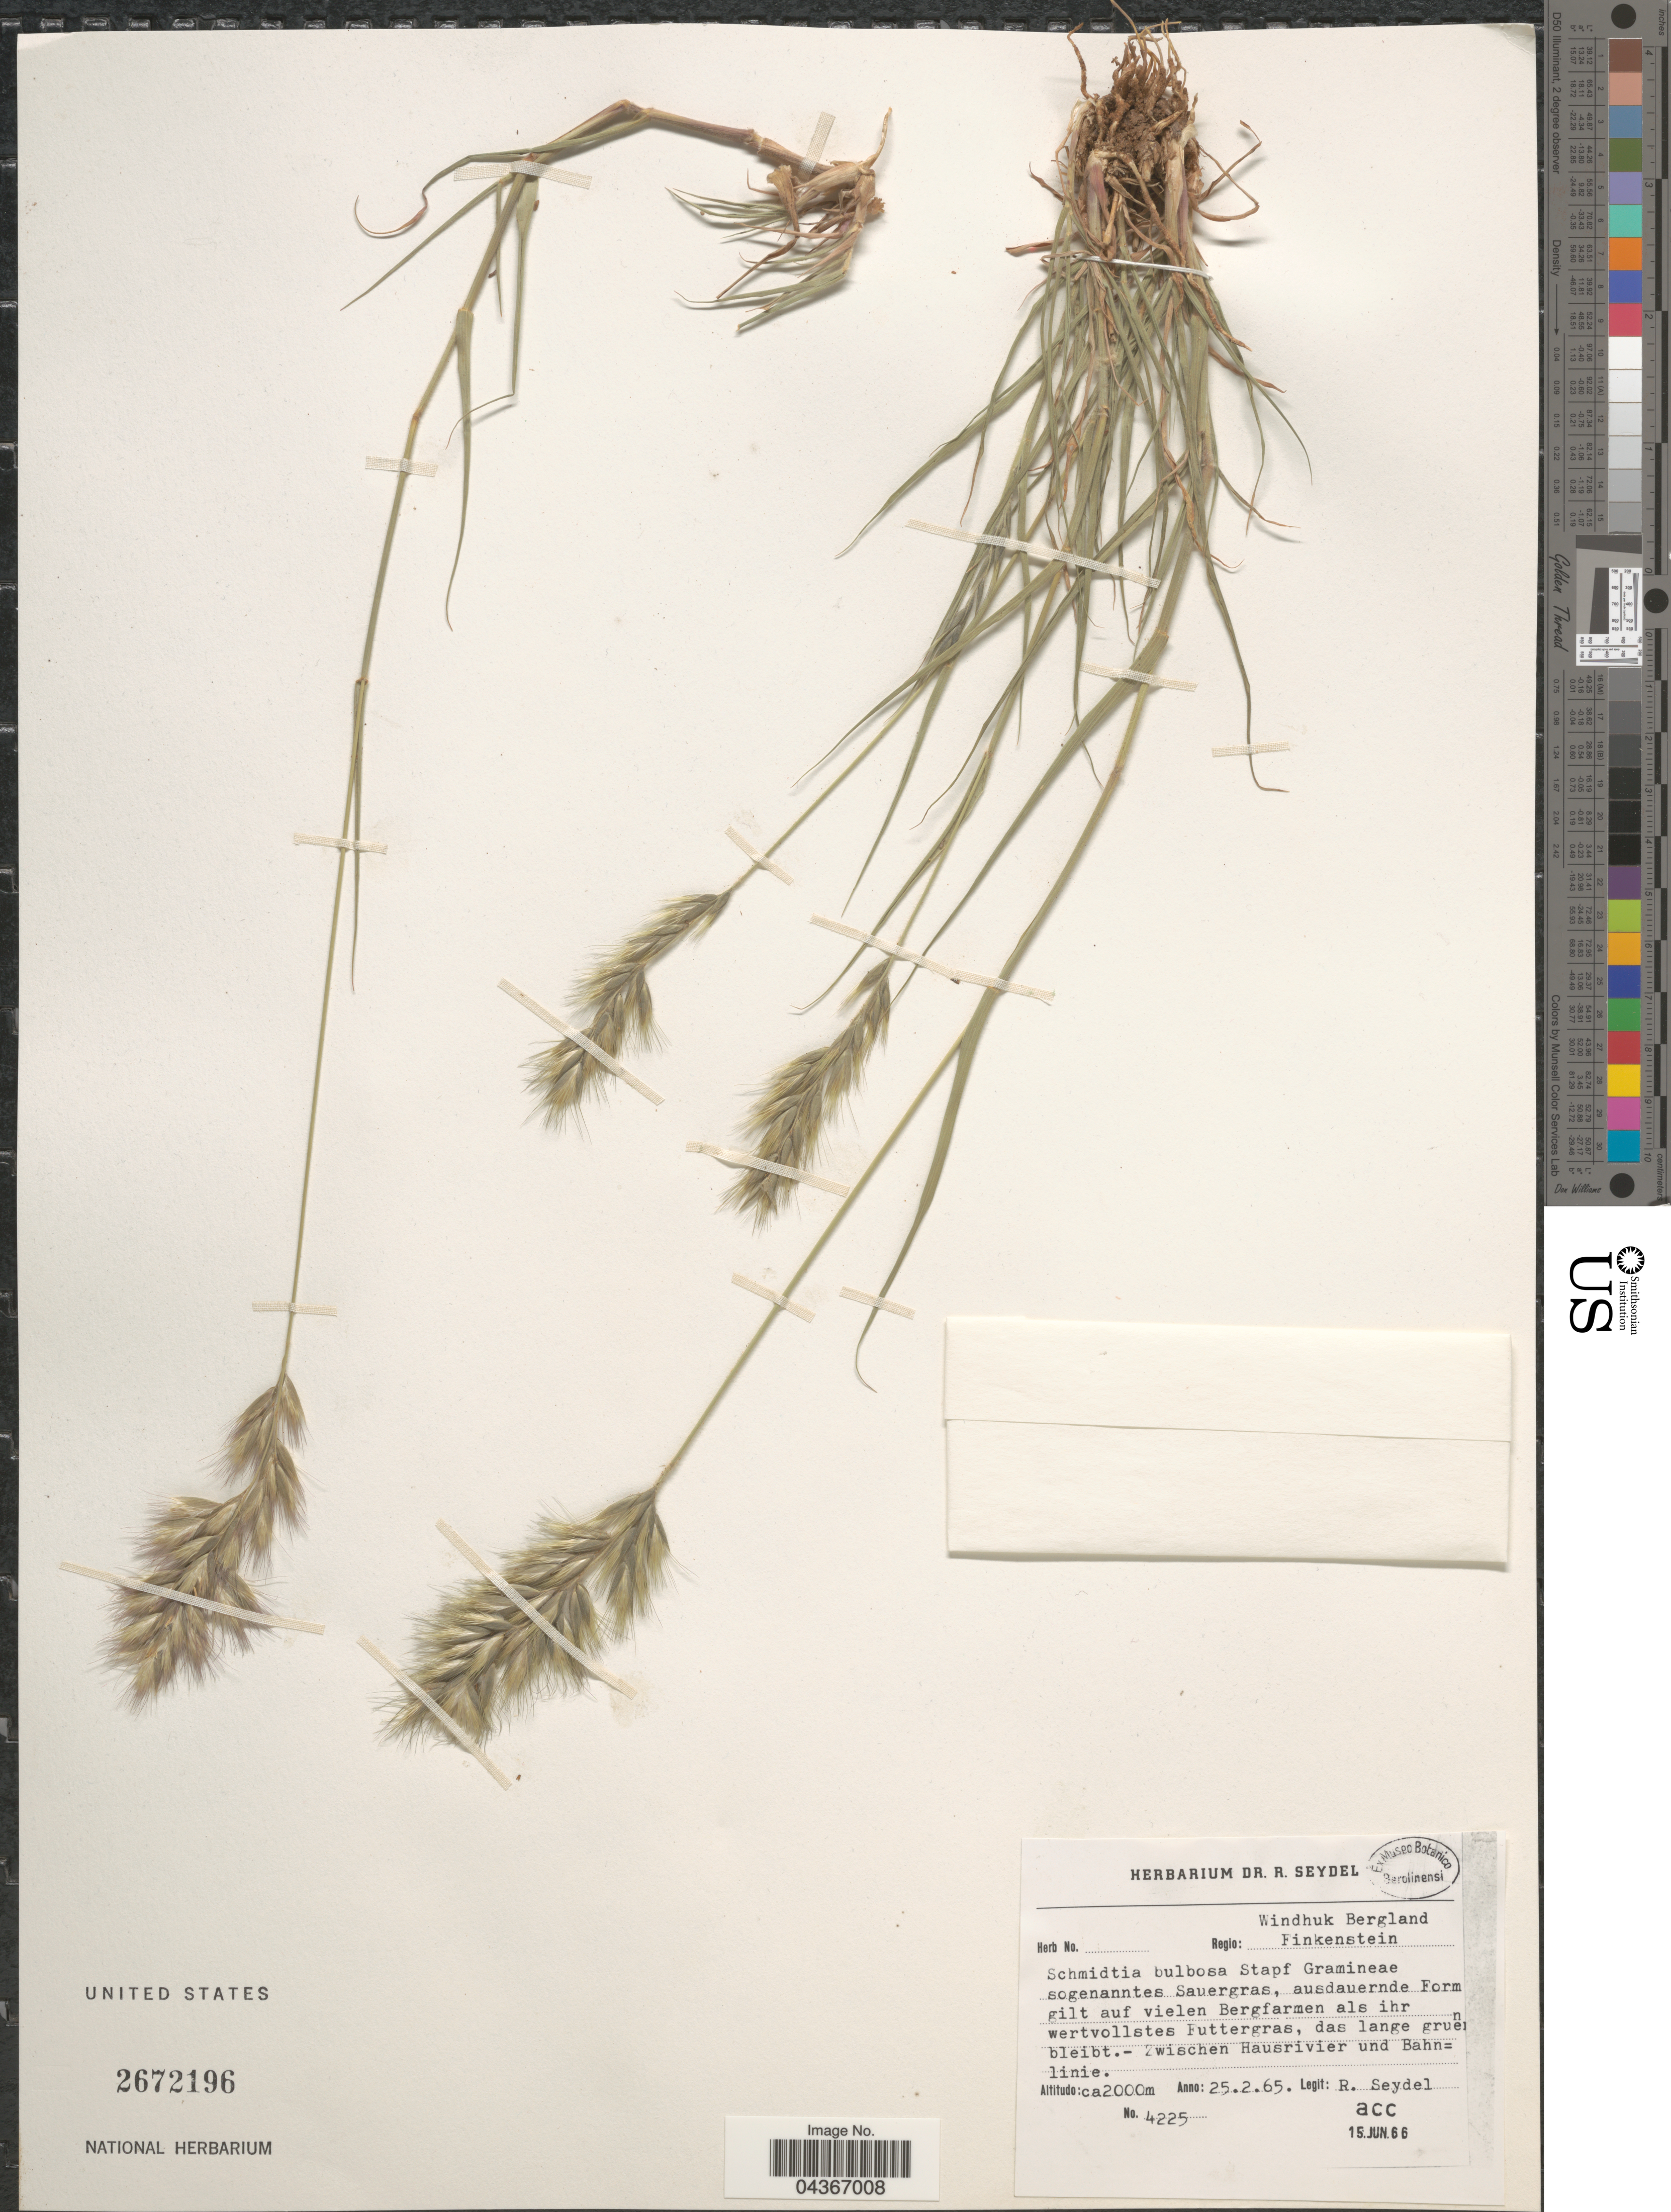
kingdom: Plantae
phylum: Tracheophyta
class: Liliopsida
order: Poales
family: Poaceae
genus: Schmidtia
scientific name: Schmidtia pappophoroides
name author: Steud. ex J.A. Schmidt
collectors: R. Seydel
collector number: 4225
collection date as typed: Transcribed d/m/y: 25/2/65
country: Namibia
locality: Regio: Windhuk Bergland Finkenstein.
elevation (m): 2000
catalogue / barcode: US 2672196